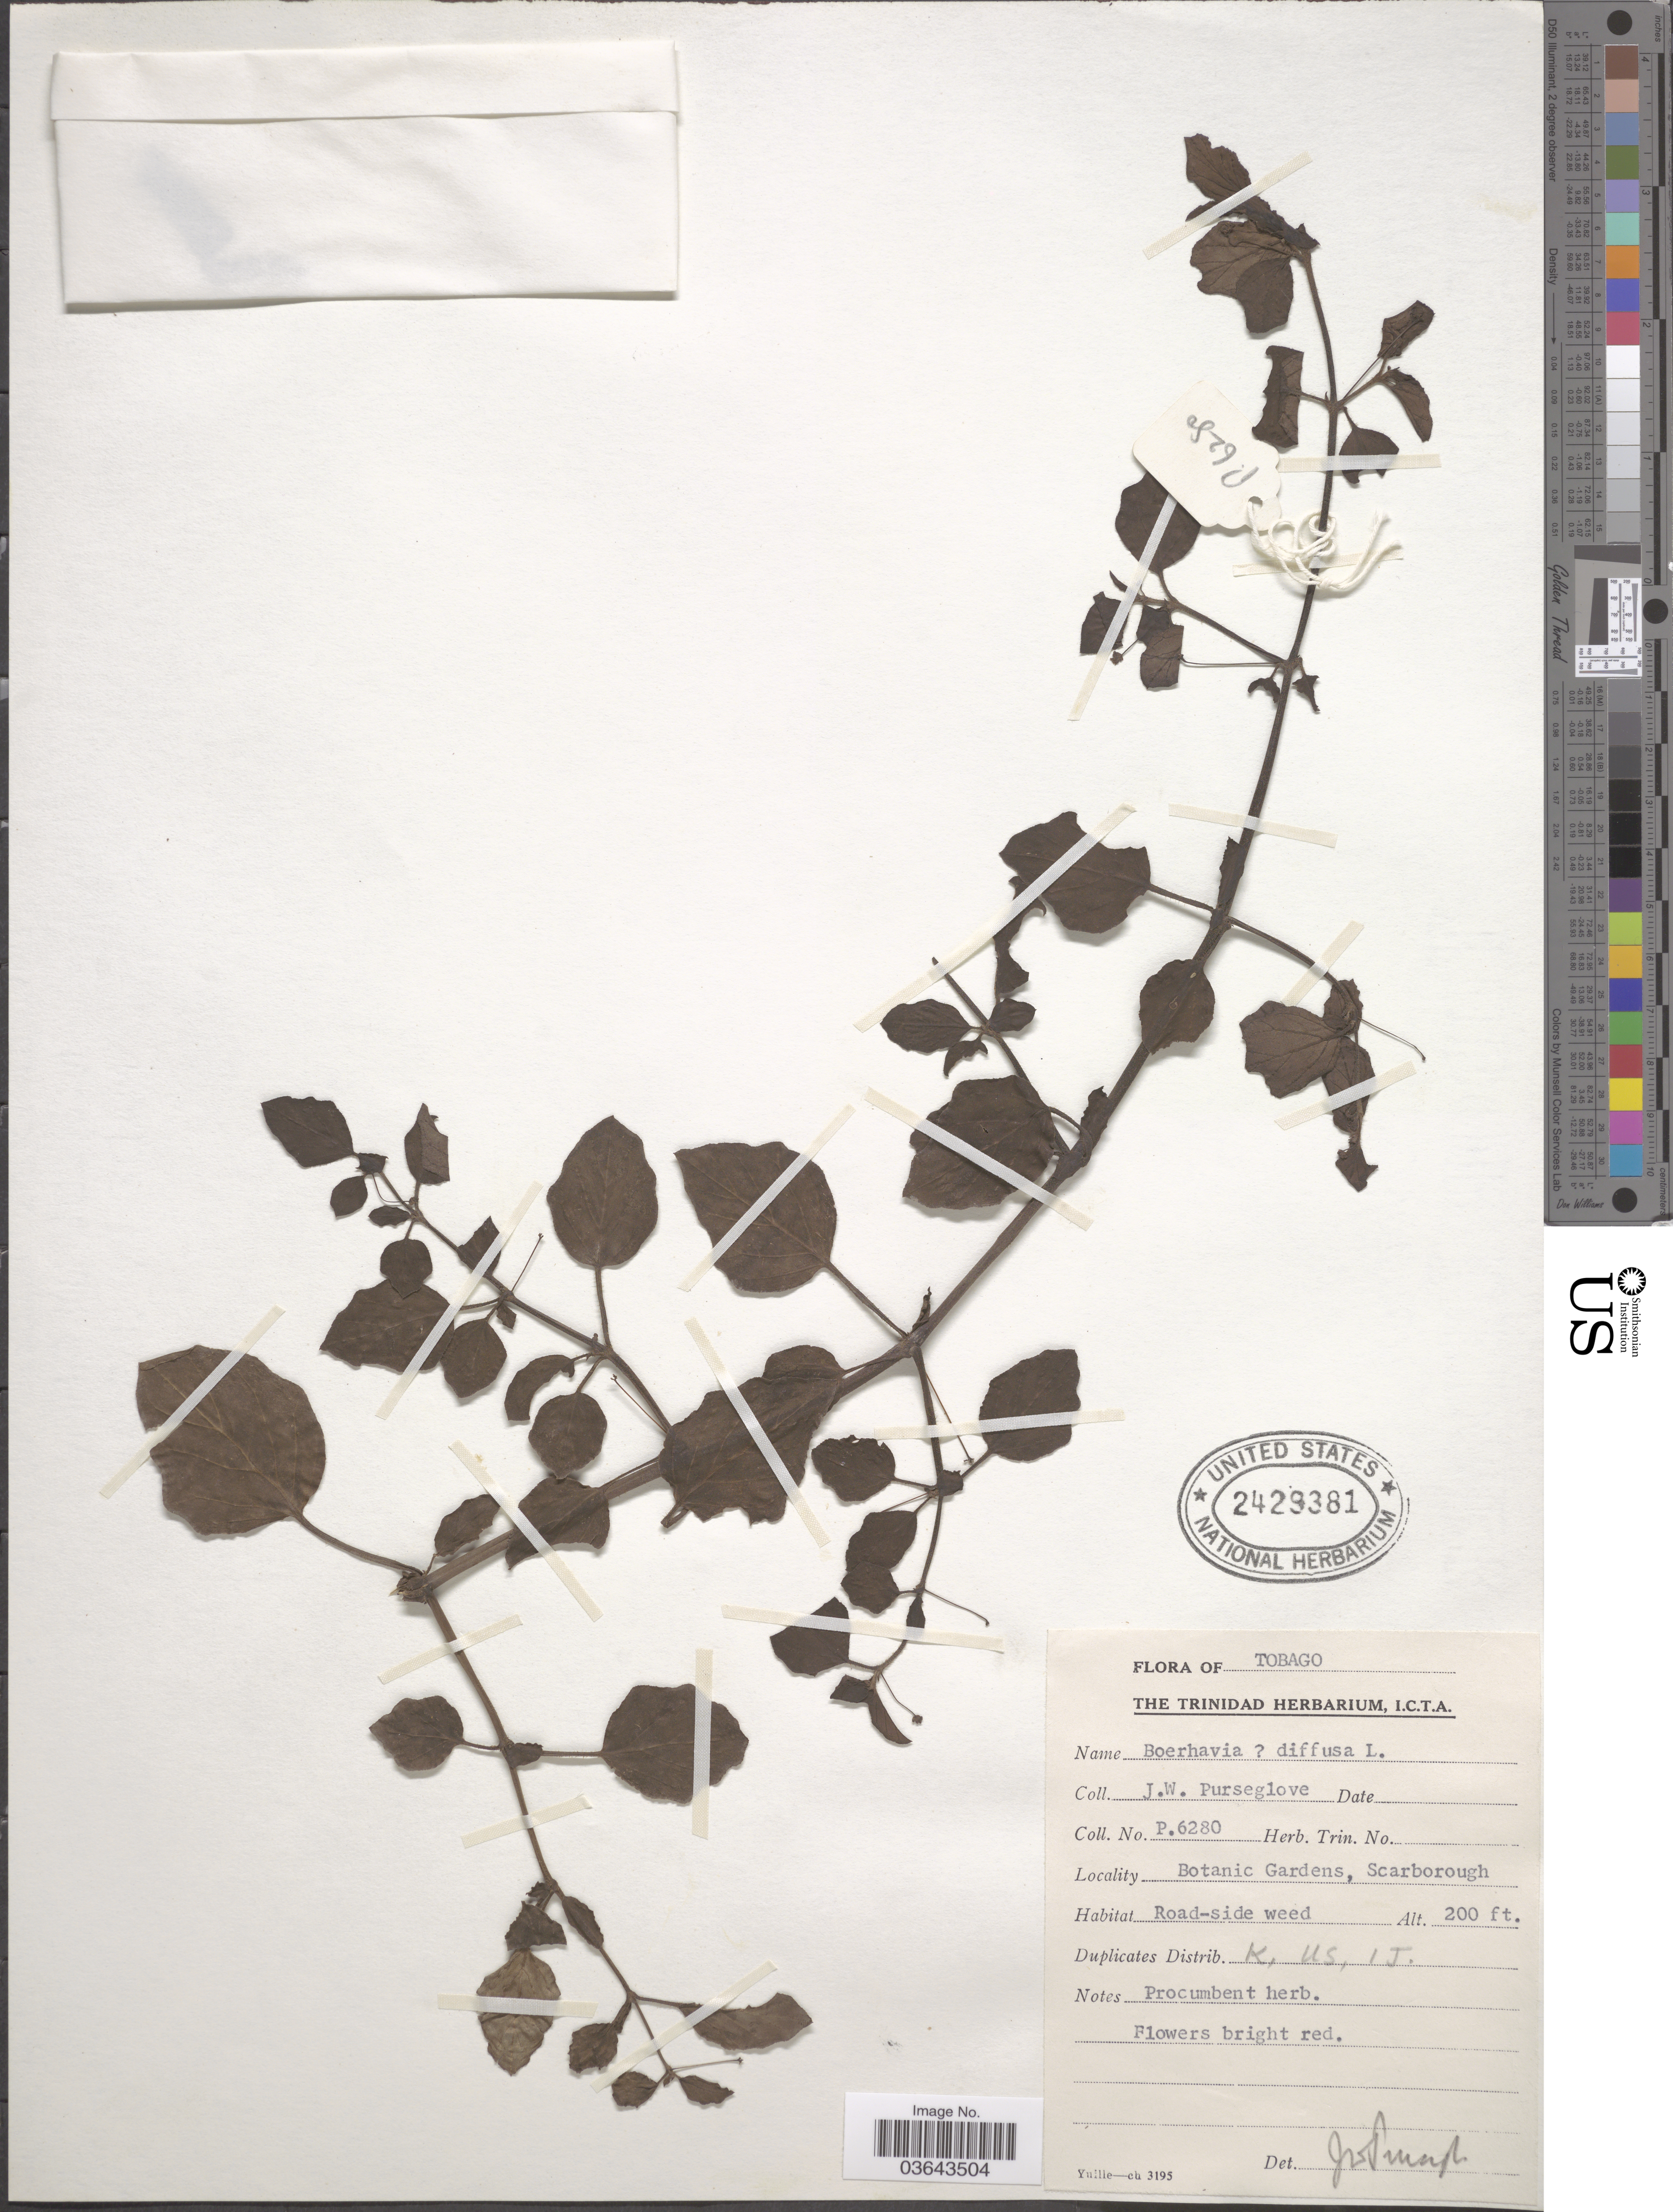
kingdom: Plantae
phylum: Tracheophyta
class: Magnoliopsida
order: Caryophyllales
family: Nyctaginaceae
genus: Boerhavia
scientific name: Boerhavia diffusa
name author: L.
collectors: J. Purseglove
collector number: P6280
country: Trinidad and Tobago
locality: Tobago. Botanica Gardens, Scarborough.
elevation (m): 61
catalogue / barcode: US 2429381